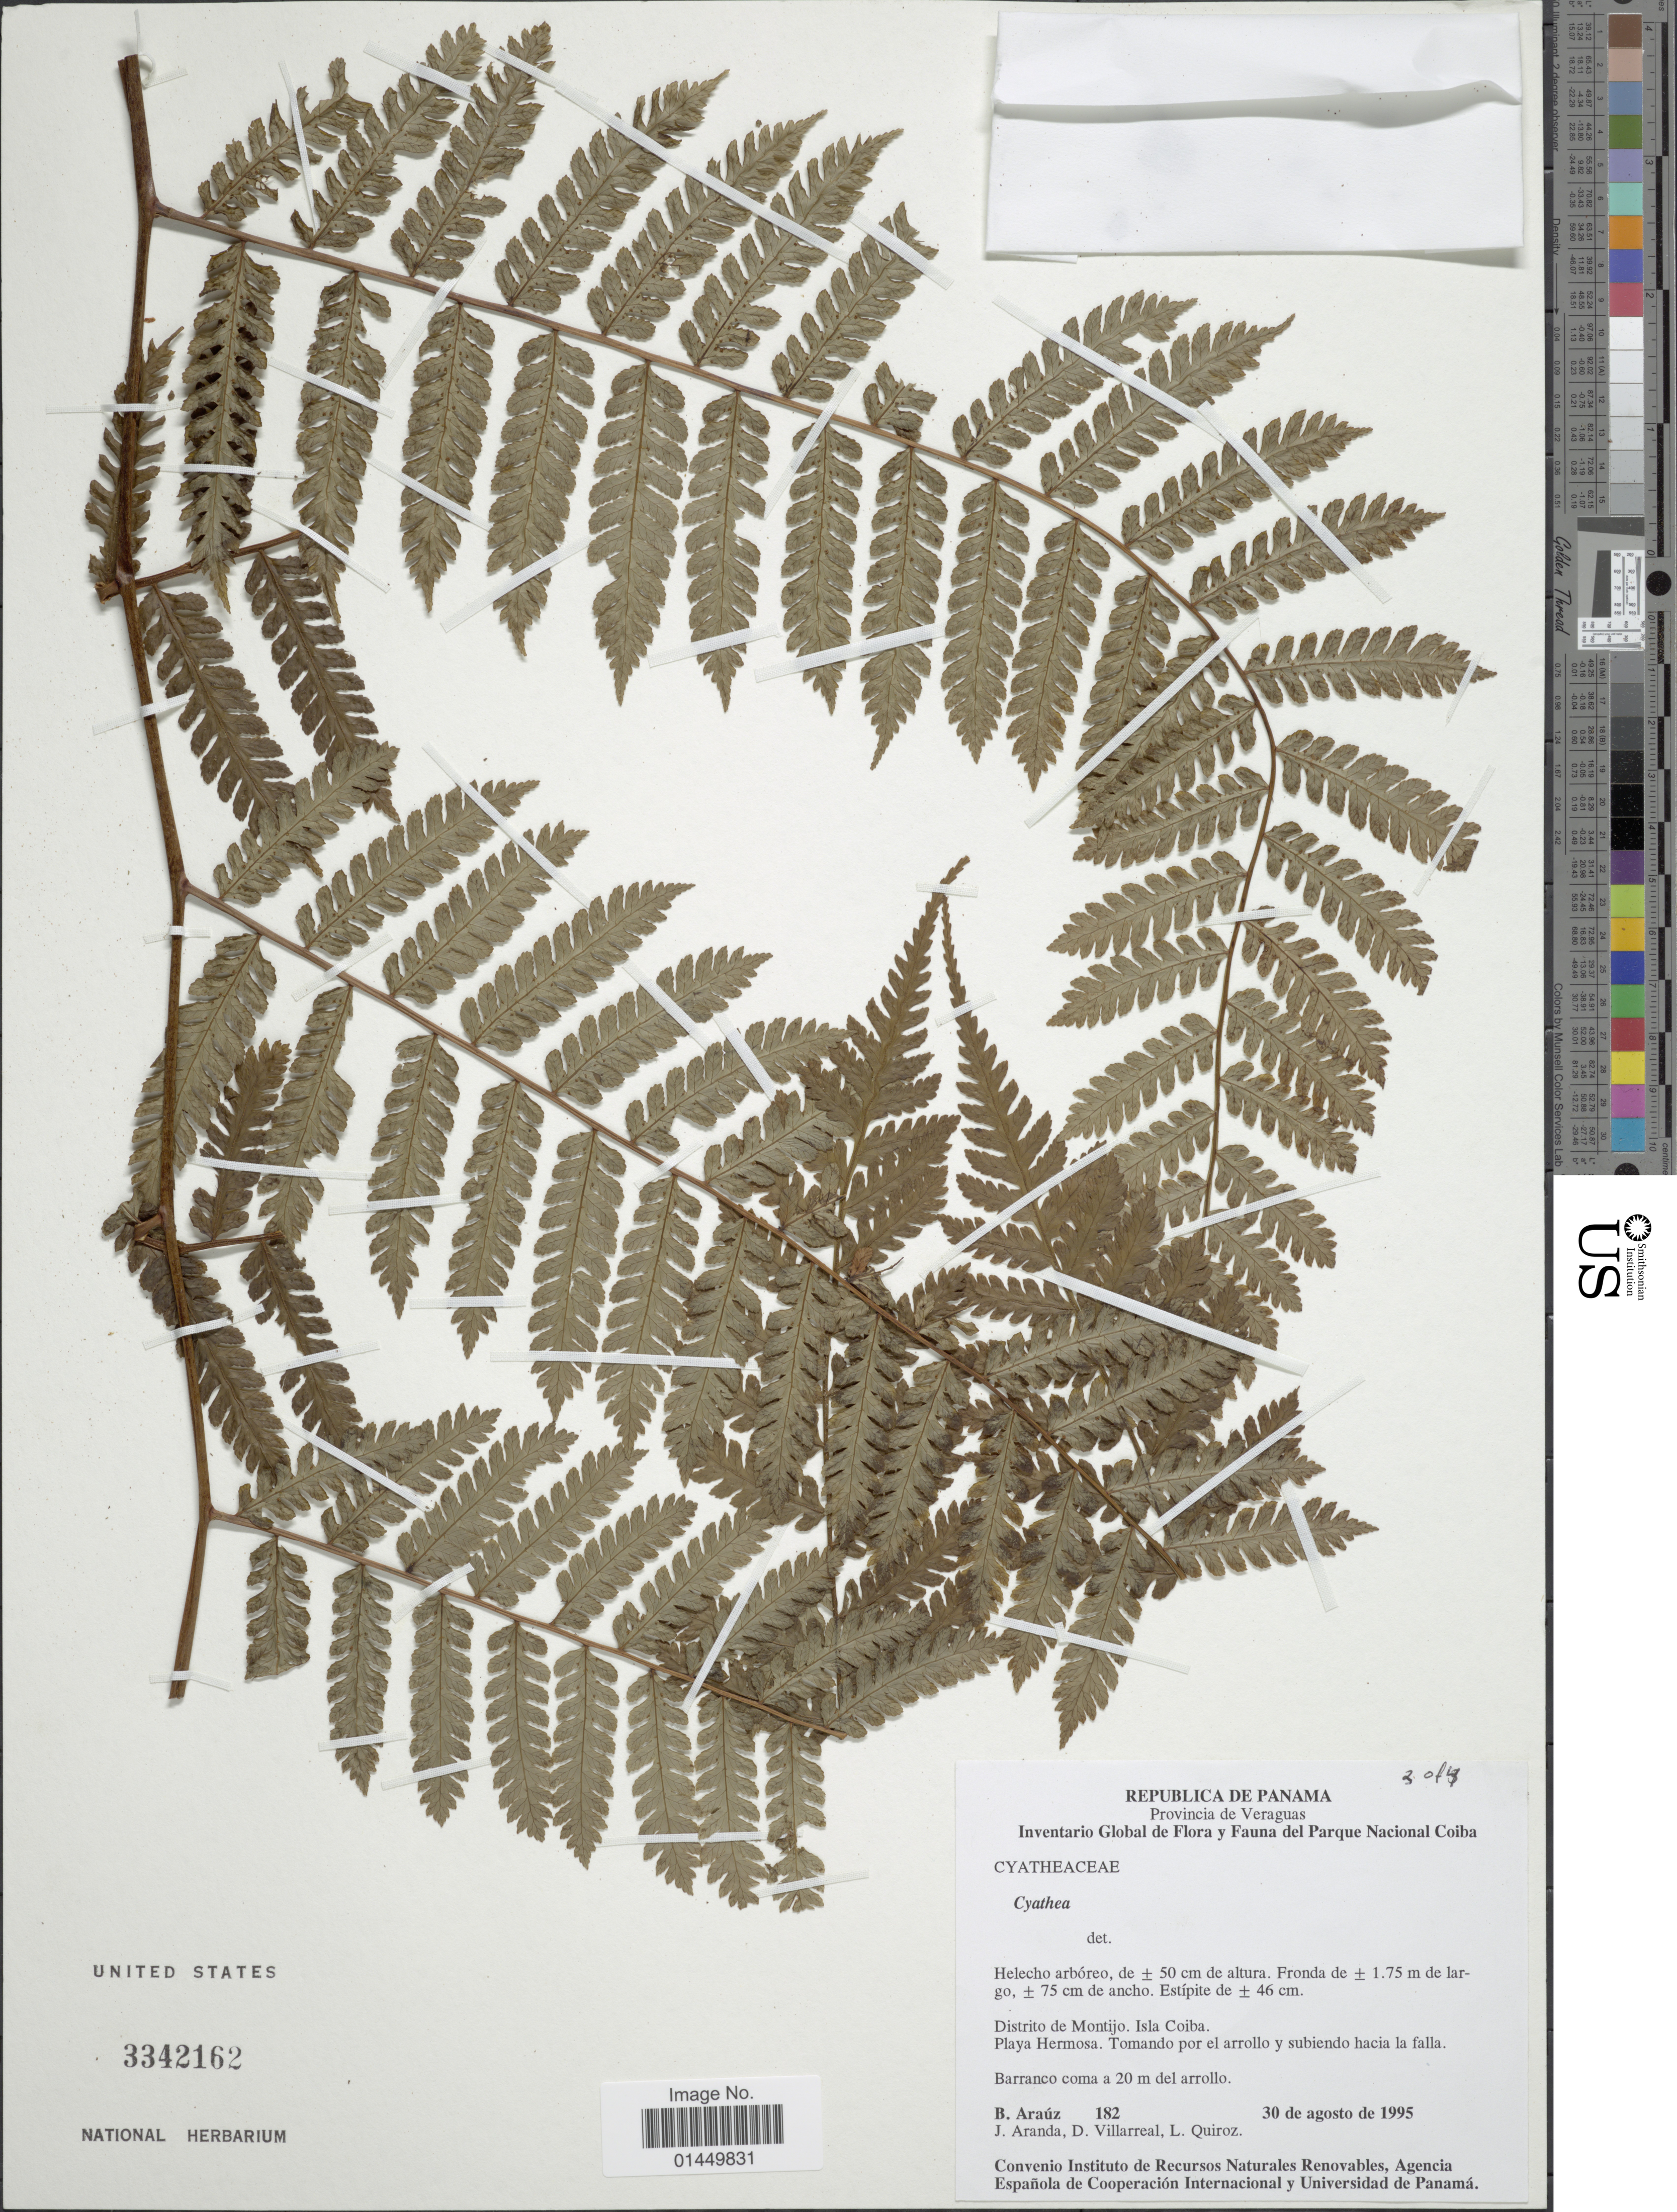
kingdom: Plantae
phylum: Tracheophyta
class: Polypodiopsida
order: Cyatheales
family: Cyatheaceae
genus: Cyathea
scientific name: Cyathea sp.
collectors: B. Araúz, J. Aranda, D. Villareal & L. Quiroz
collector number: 182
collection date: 1995-08-30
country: Panama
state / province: Veraguas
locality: Provincia de Veraguas, Distrito de Montijo, Isla Coiba, Playa Hermosa, Tomando por el arrollo y subiendo hacia la falla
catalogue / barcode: US 3342162